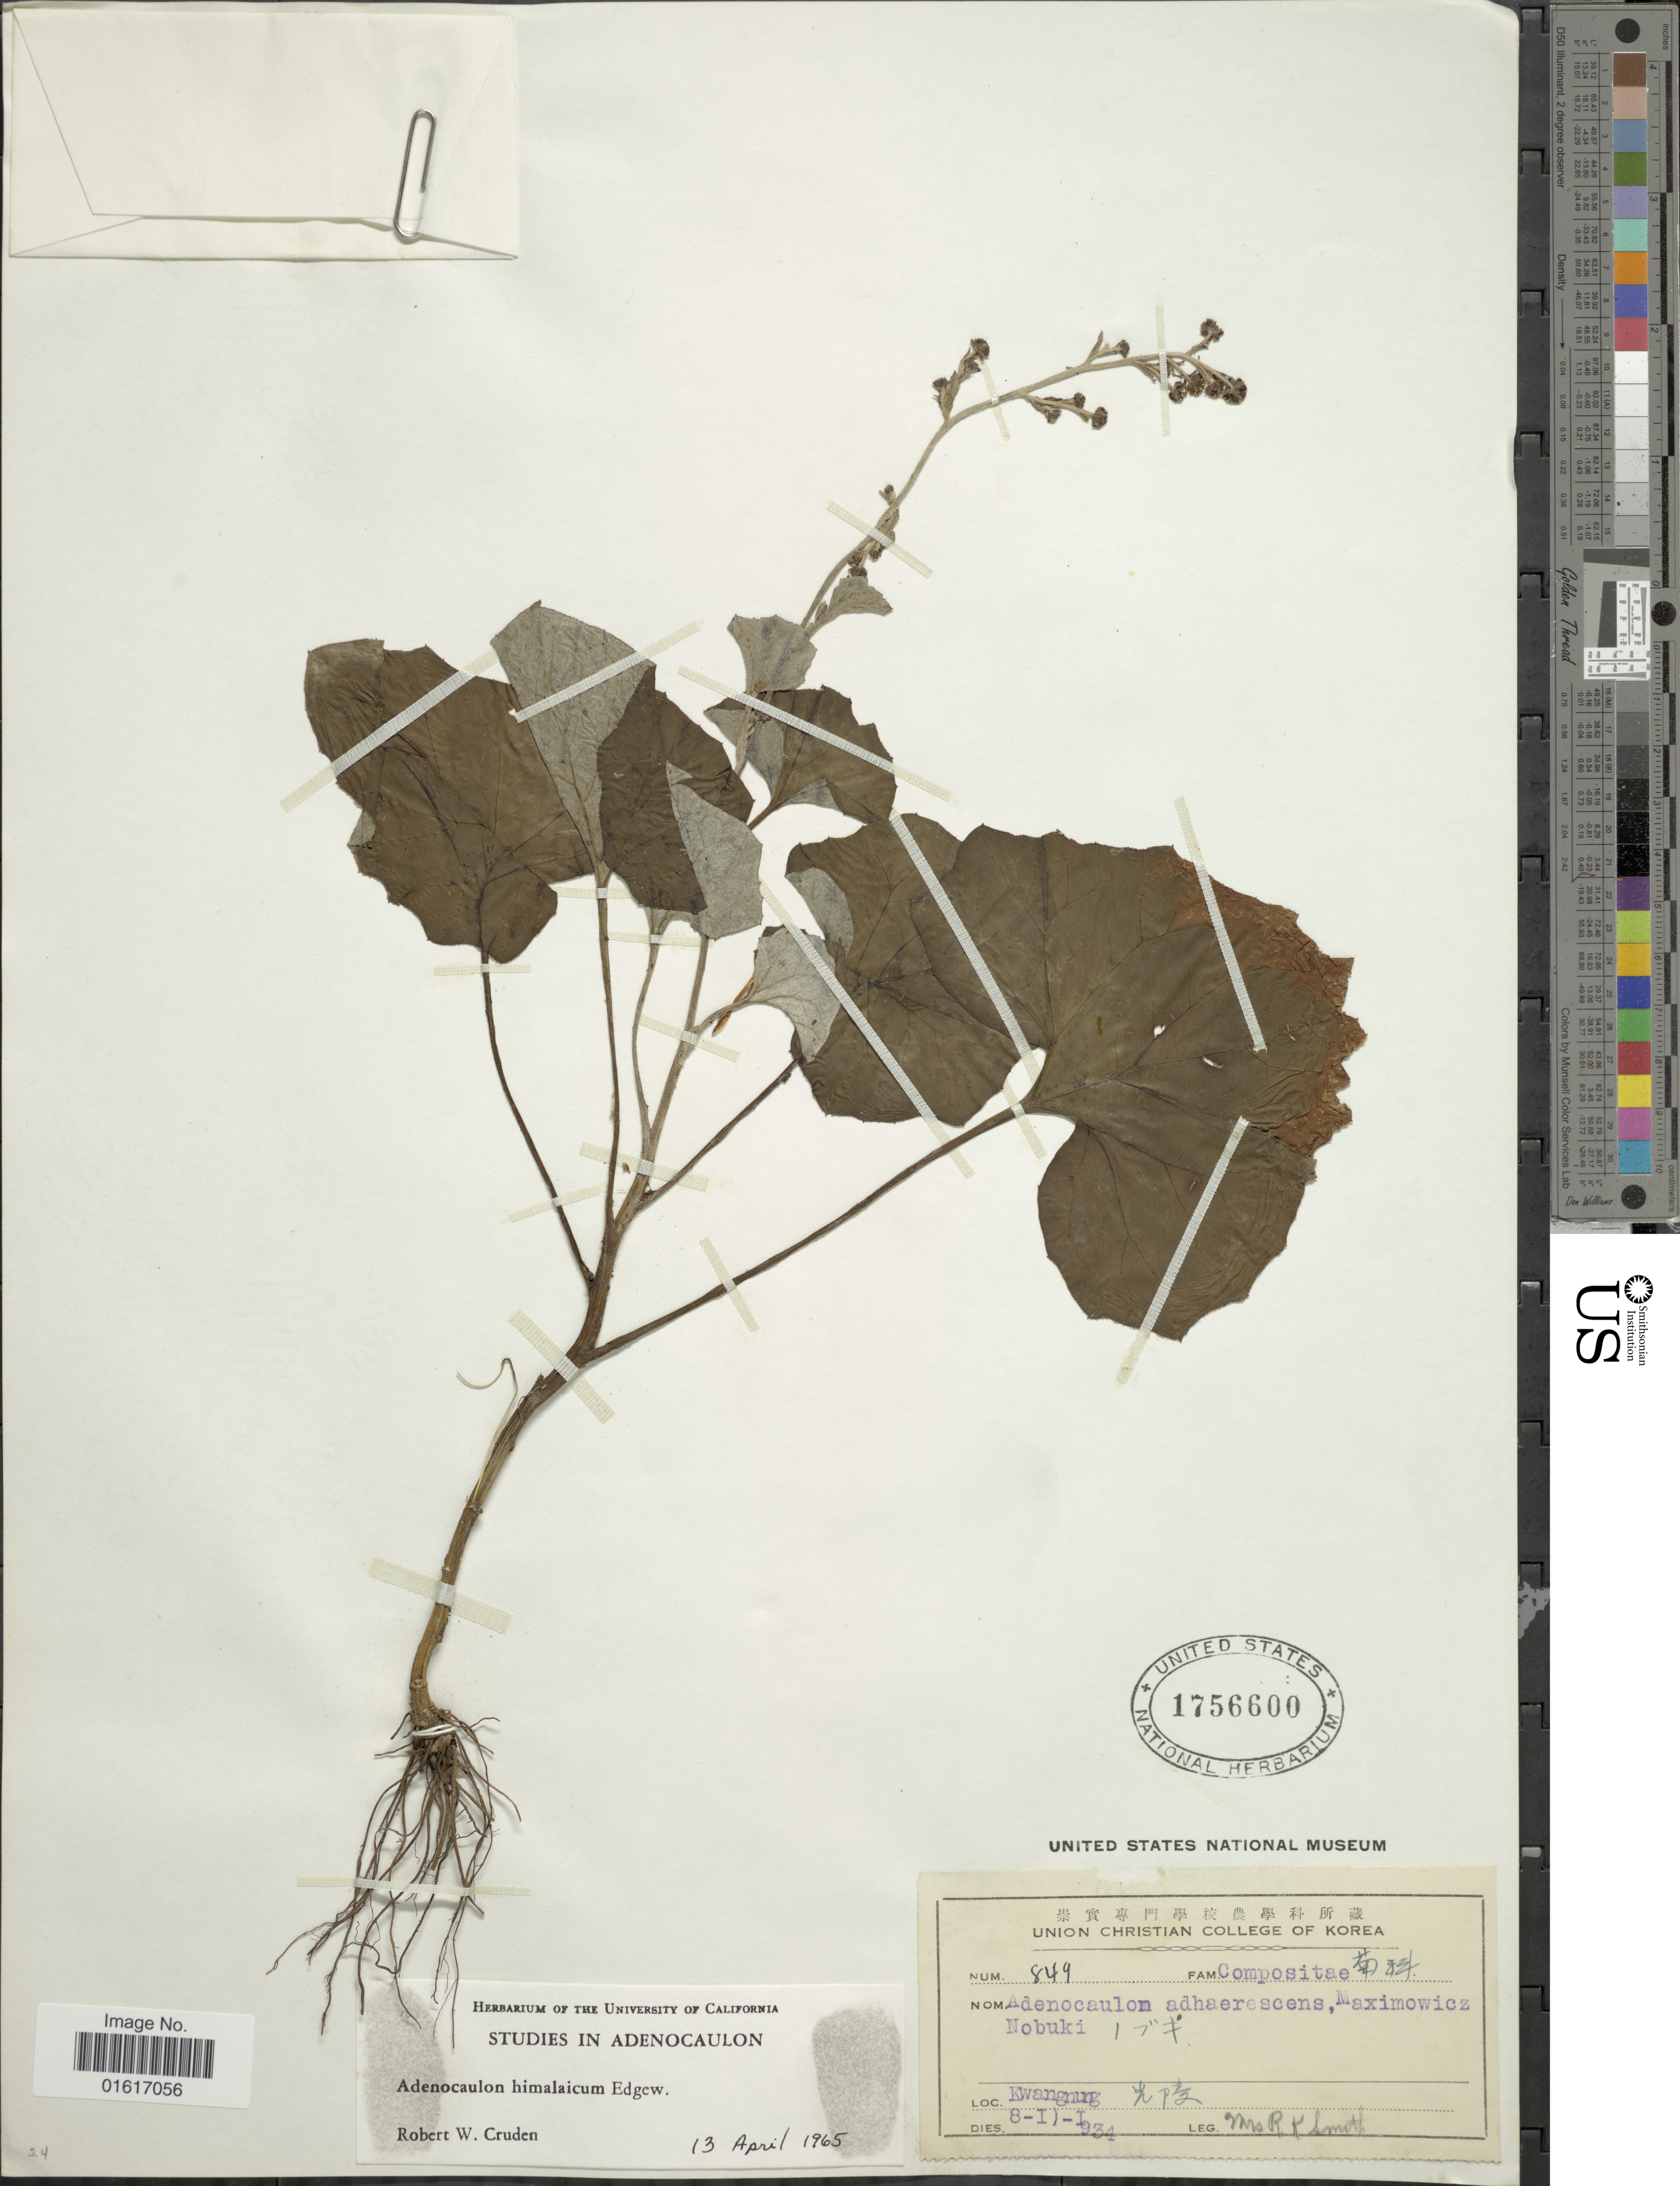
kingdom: Plantae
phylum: Tracheophyta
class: Magnoliopsida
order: Asterales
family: Asteraceae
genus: Adenocaulon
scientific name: Adenocaulon himalaicum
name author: Edgew.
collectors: Mrs. R. K. Smith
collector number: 849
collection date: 1934-01-08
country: South Korea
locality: Kwangnung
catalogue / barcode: US 1756600